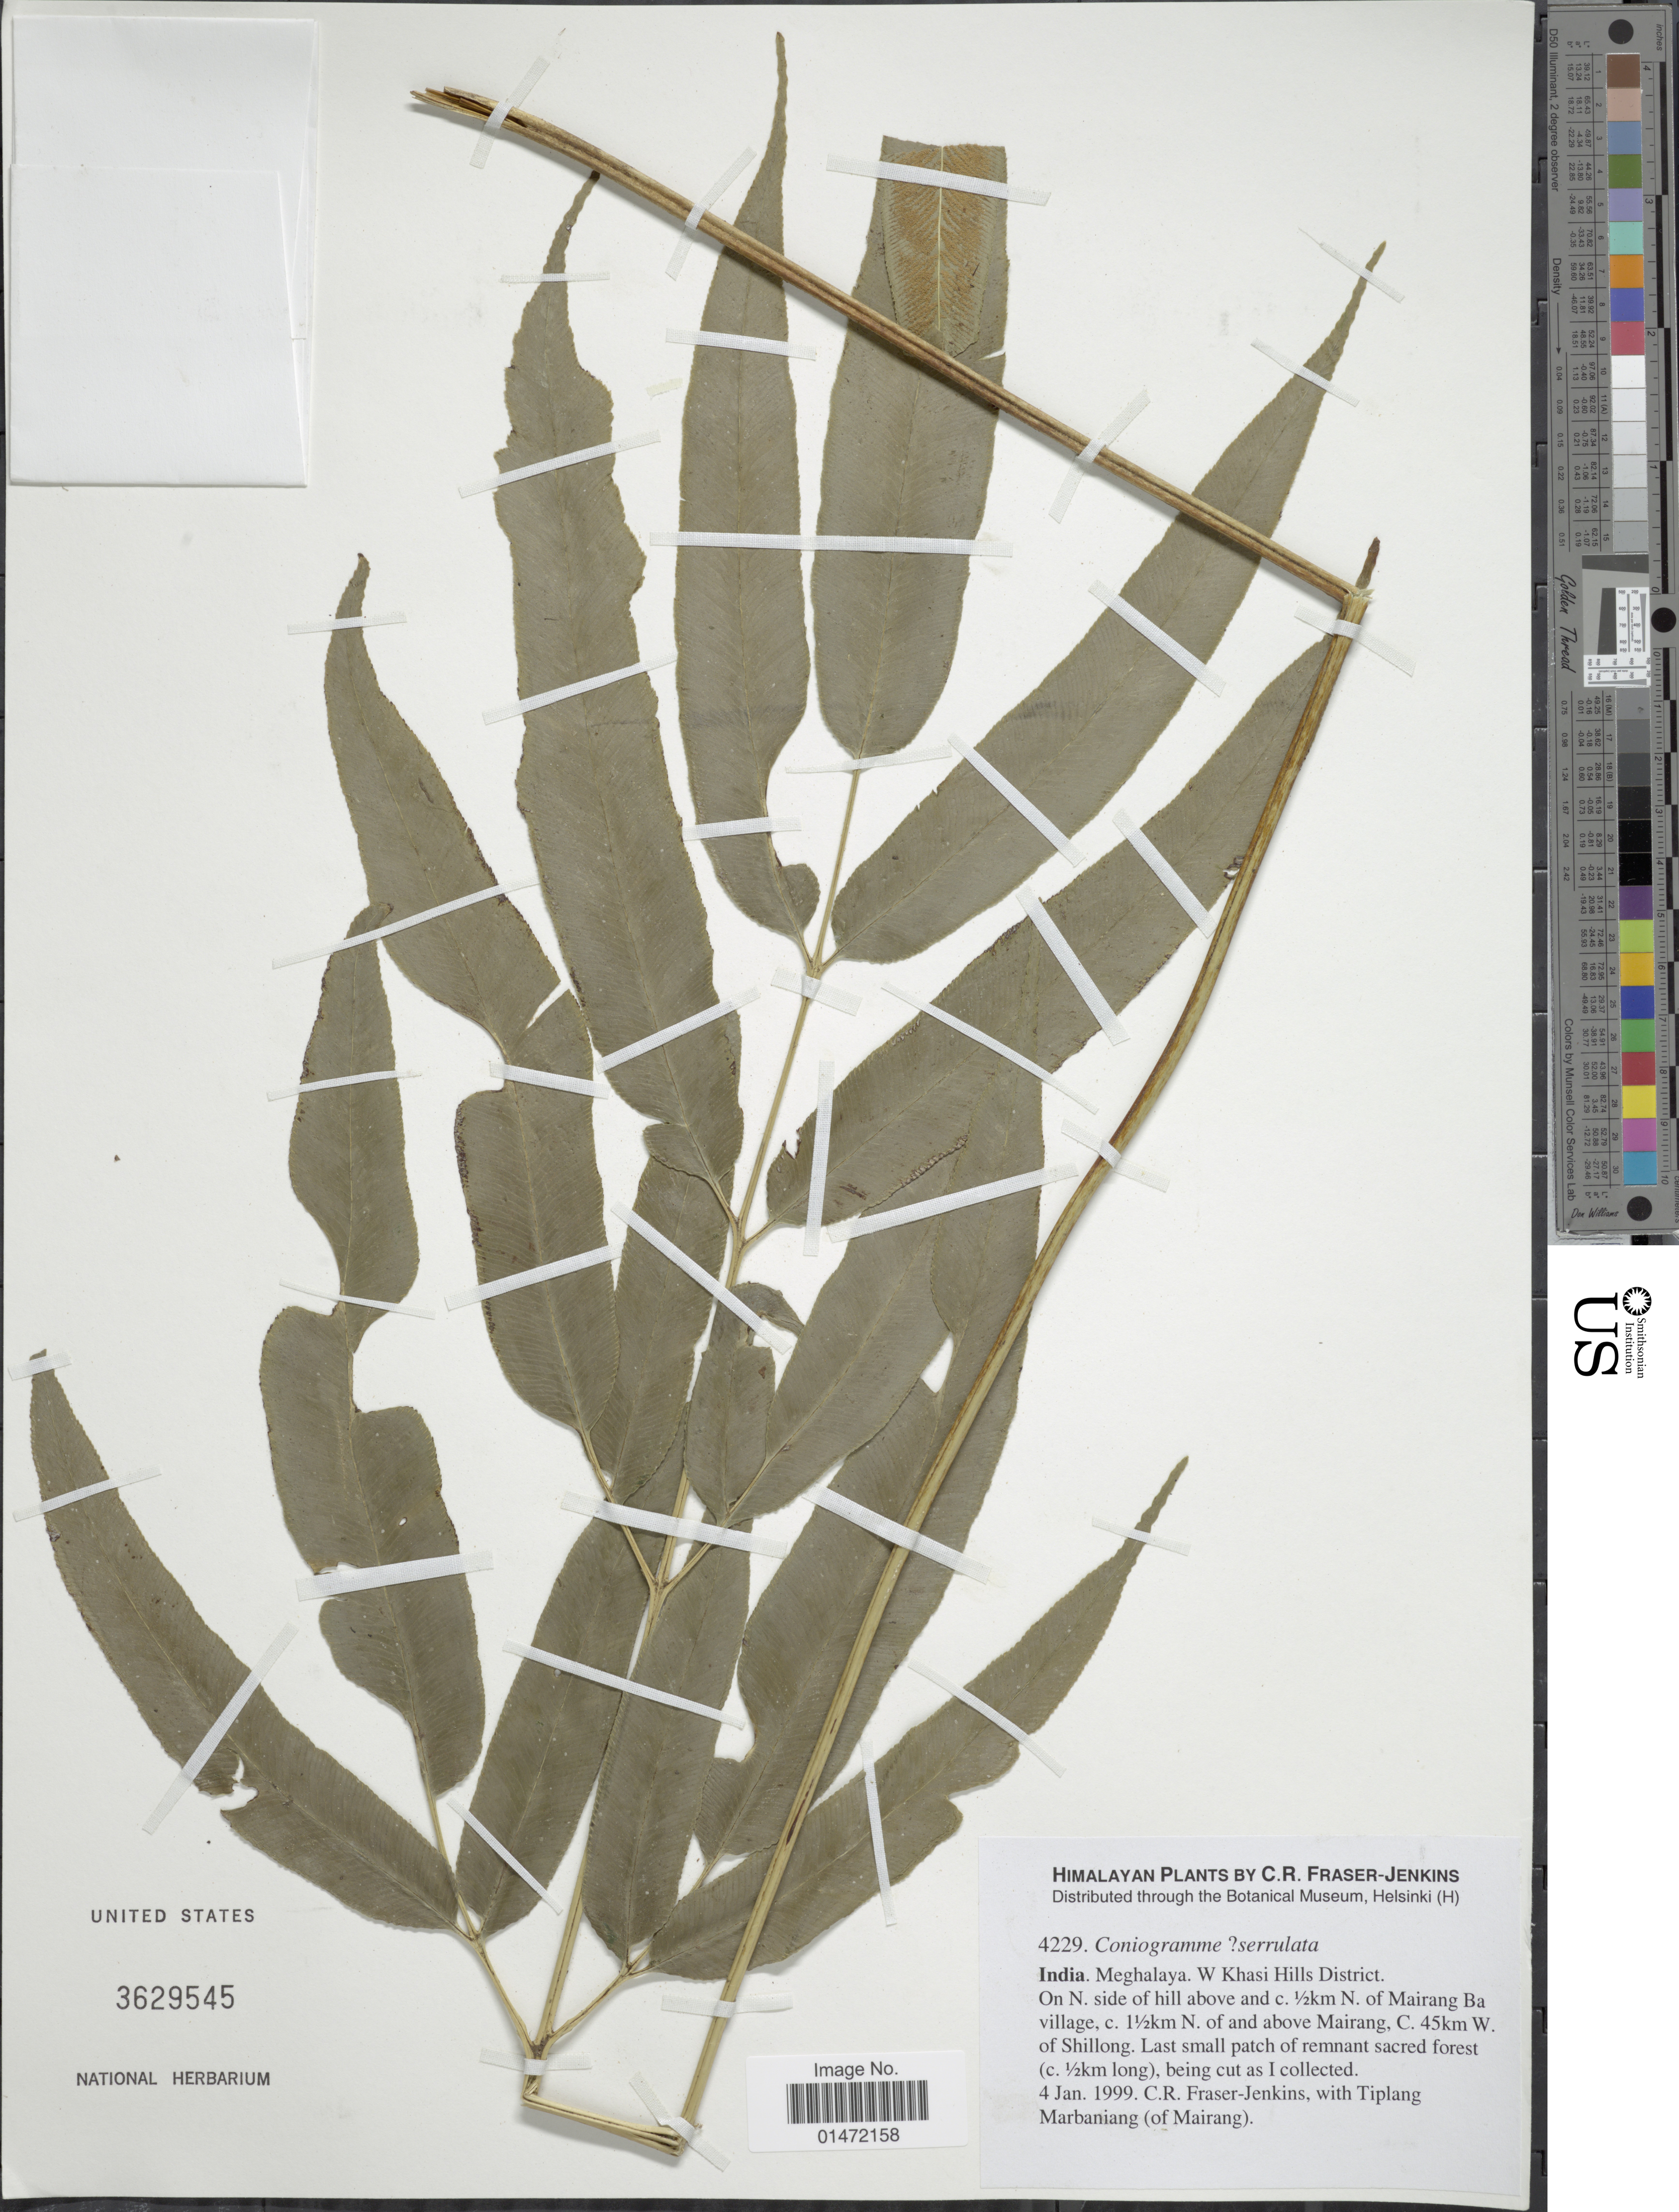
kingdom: Plantae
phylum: Tracheophyta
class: Polypodiopsida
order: Polypodiales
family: Pteridaceae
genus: Coniogramme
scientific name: Coniogramme serrulata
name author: (Blume) Fée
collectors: C. R. Fraser-Jenkins & T. Marbaniang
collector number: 4229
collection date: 1999-01-04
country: India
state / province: Meghalaya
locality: W Khasi Hills District. On N. side of hill above and c. ½km N. of Mairang Ba village, c. 1½km N. of and above Mairang, C. 45km W. of Shillong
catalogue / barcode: US 3629545